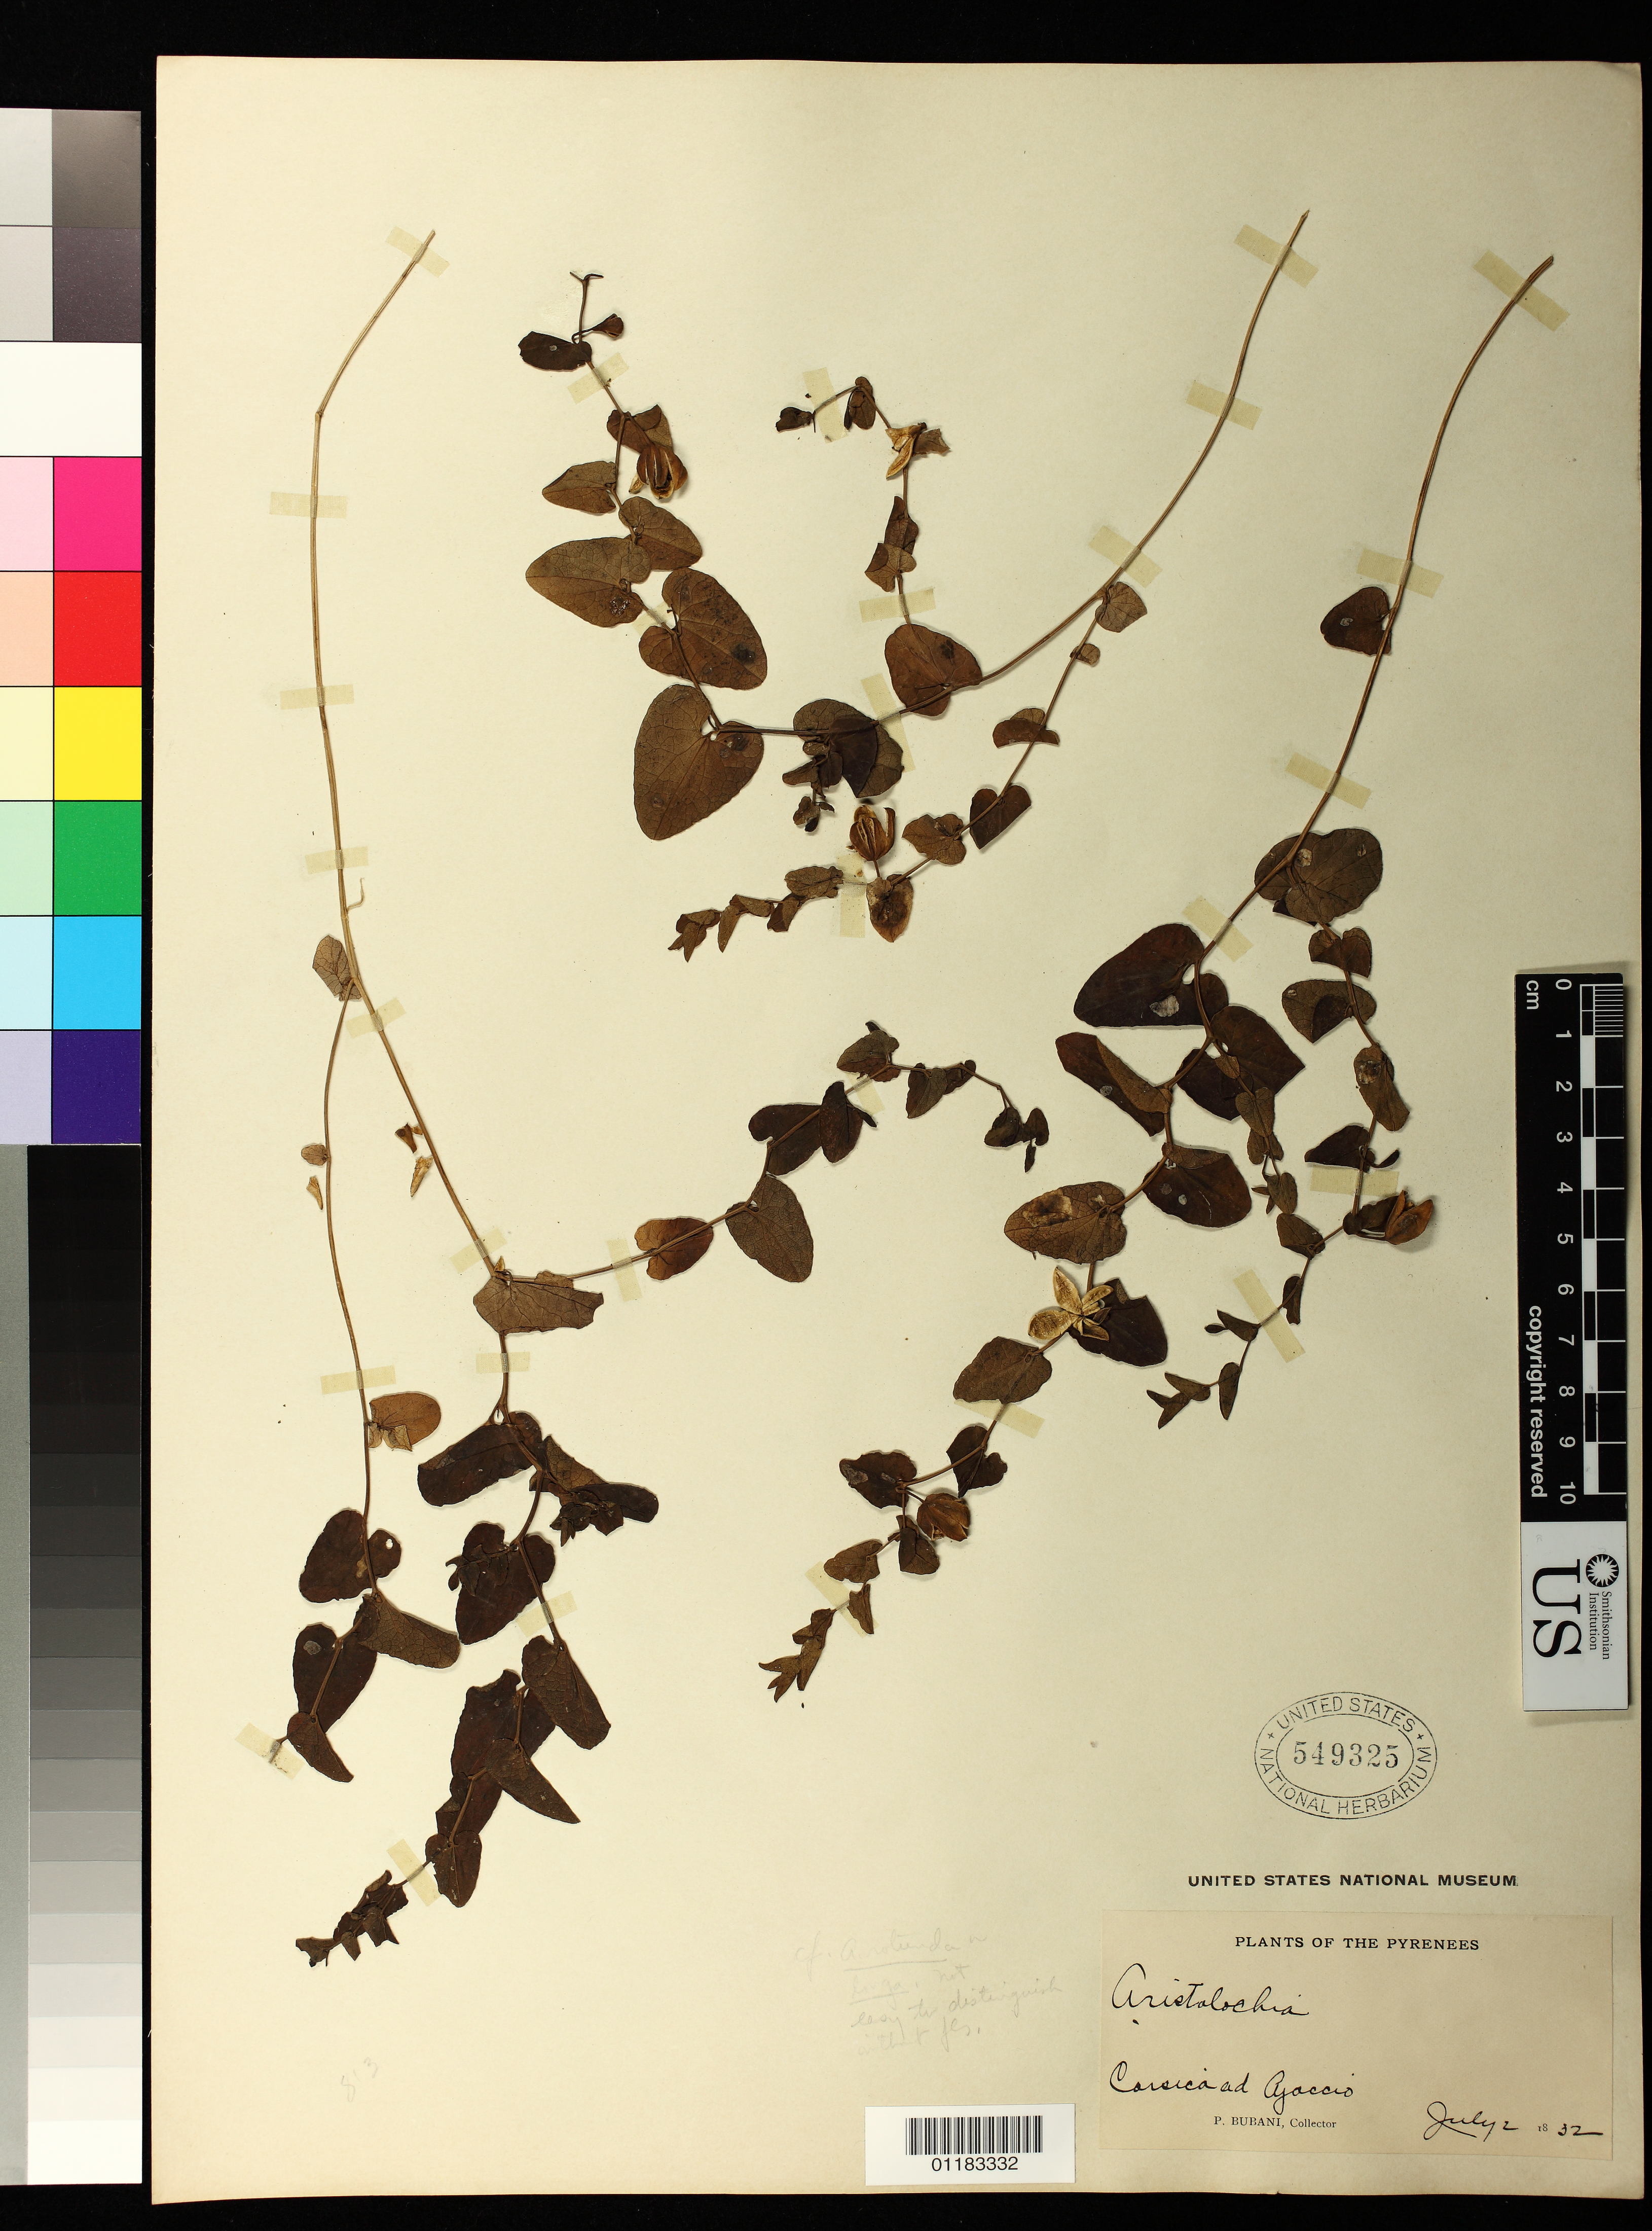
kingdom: Plantae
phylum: Tracheophyta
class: Magnoliopsida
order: Piperales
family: Aristolochiaceae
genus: Aristolochia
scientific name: Aristolochia sp.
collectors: P. Bubani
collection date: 1832-07-02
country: France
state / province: Corsica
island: Corse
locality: Ajaccio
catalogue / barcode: US 549325